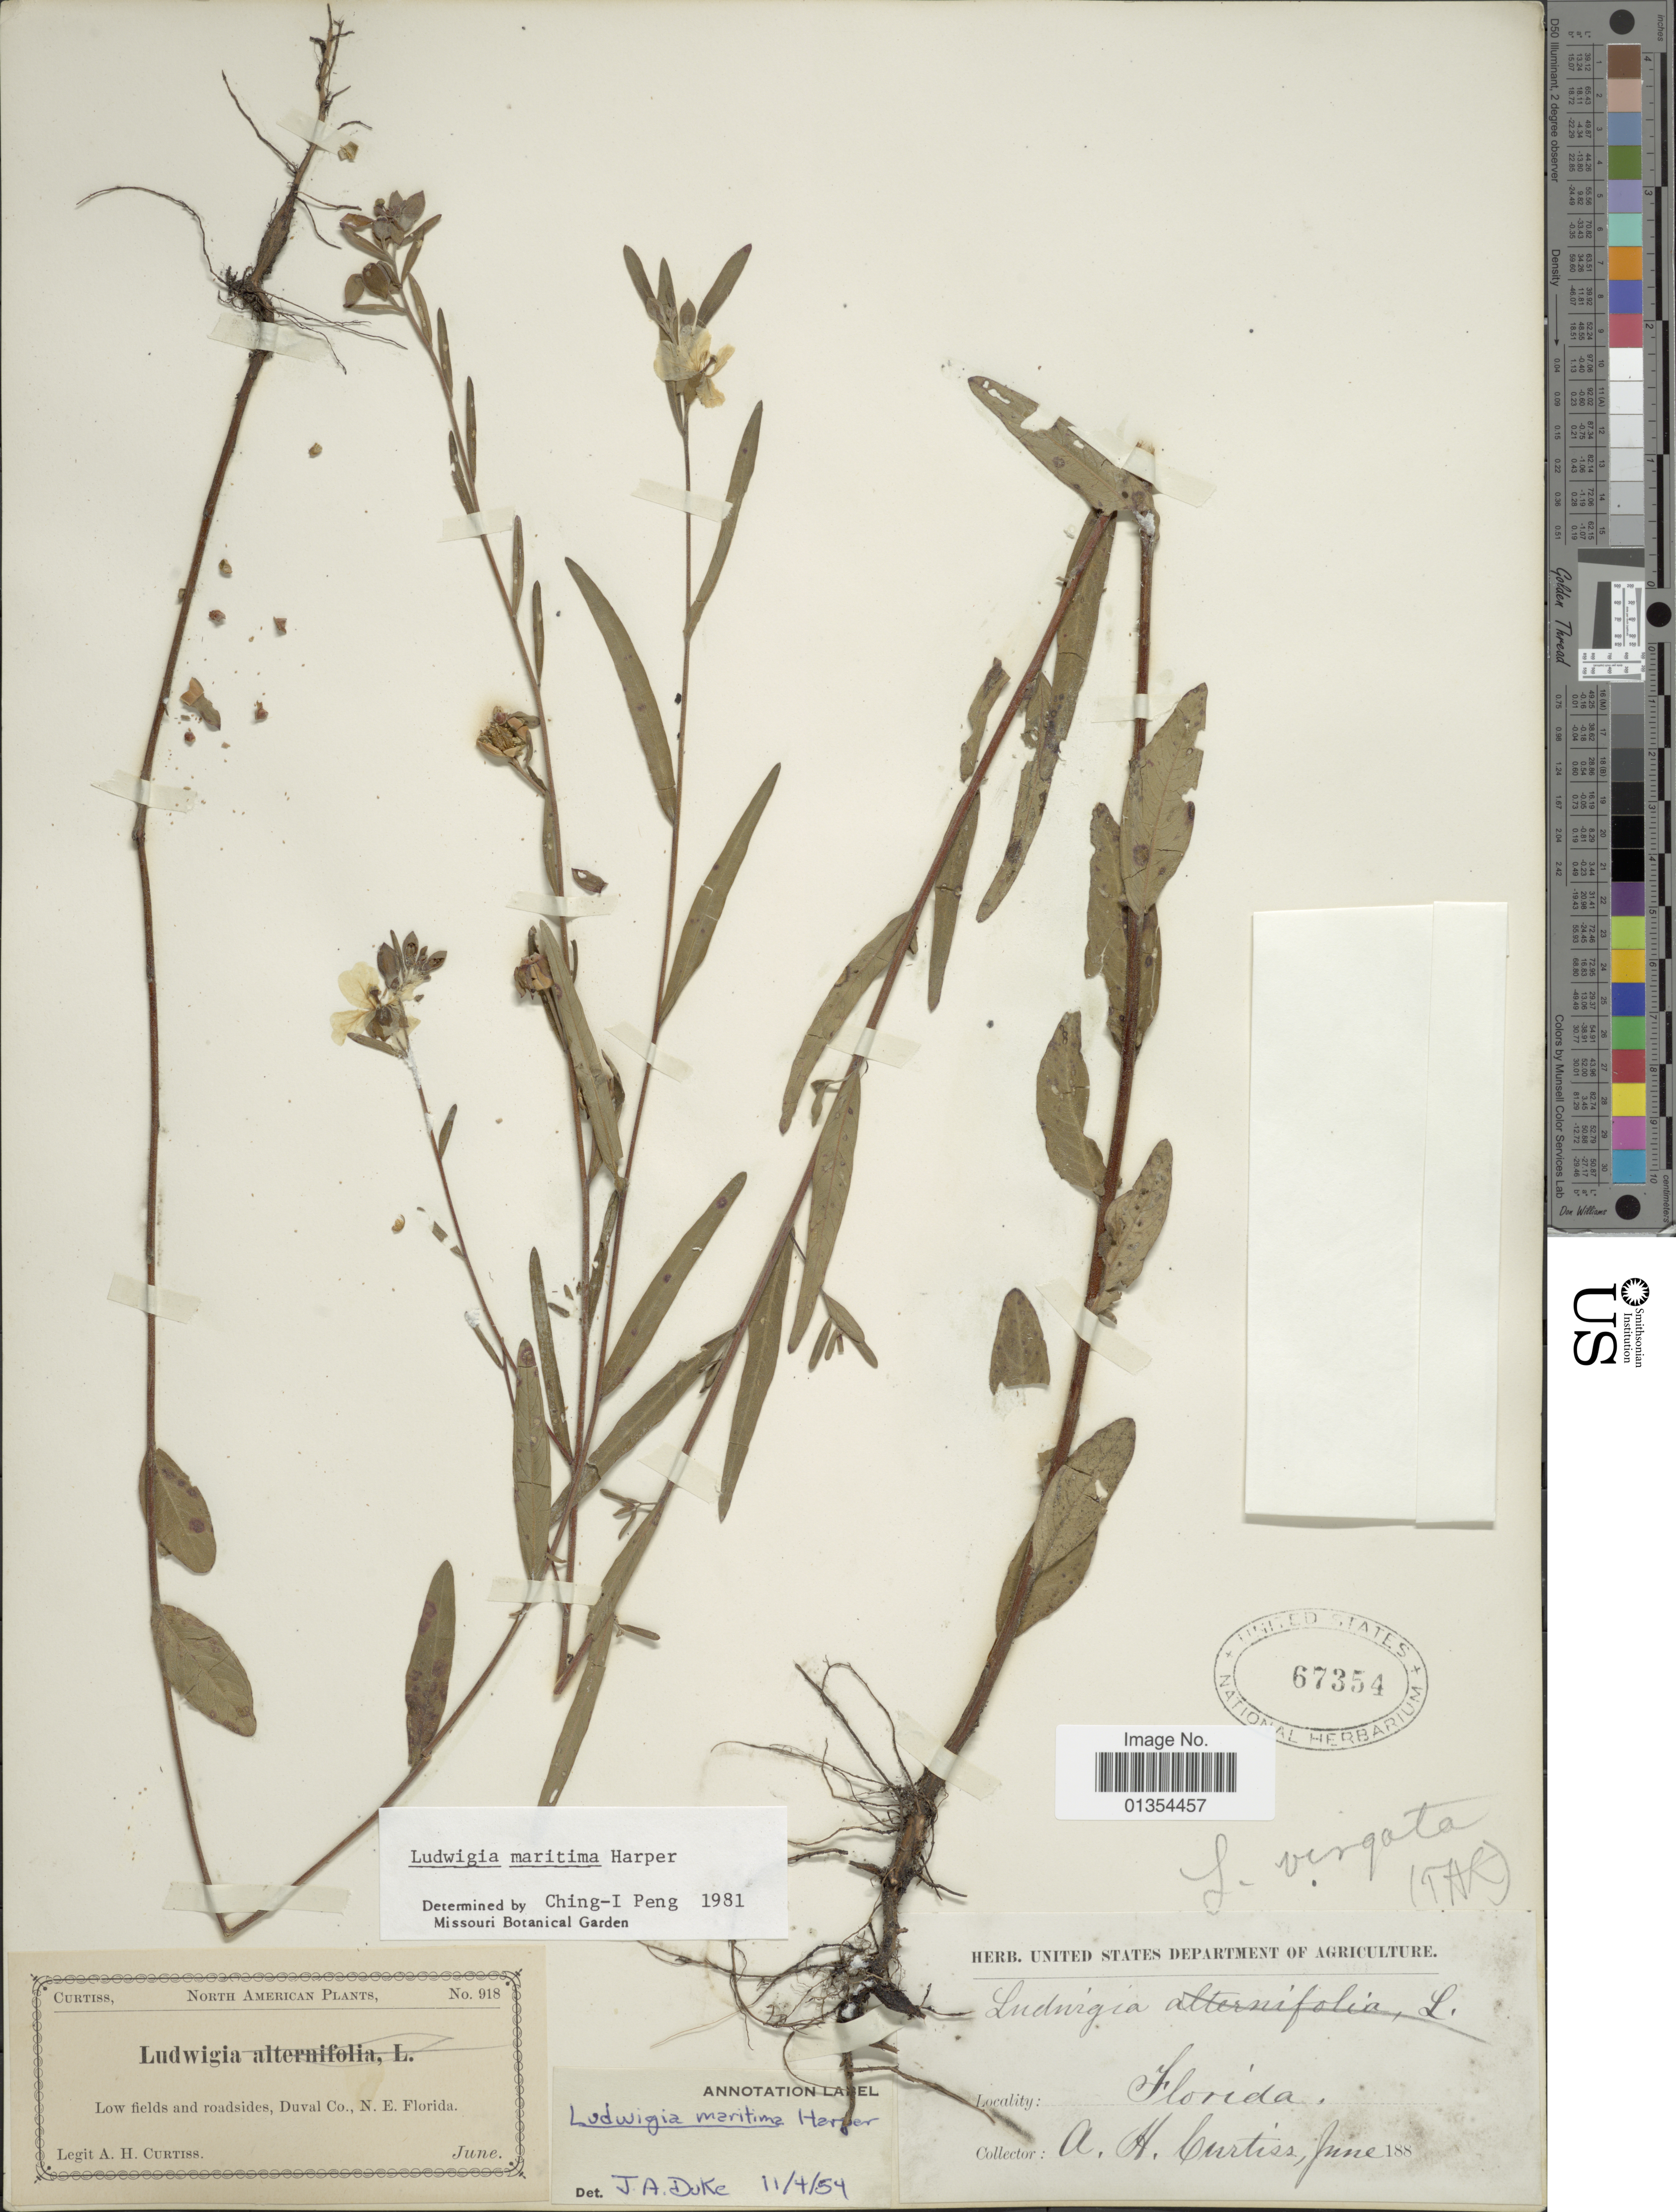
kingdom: Plantae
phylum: Tracheophyta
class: Magnoliopsida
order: Myrtales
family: Onagraceae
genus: Ludwigia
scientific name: Ludwigia maritima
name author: R.M. Harper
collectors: A. H. Curtiss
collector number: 918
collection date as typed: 188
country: United States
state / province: Florida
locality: Duval Co., N.E. Florida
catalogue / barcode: US 67354